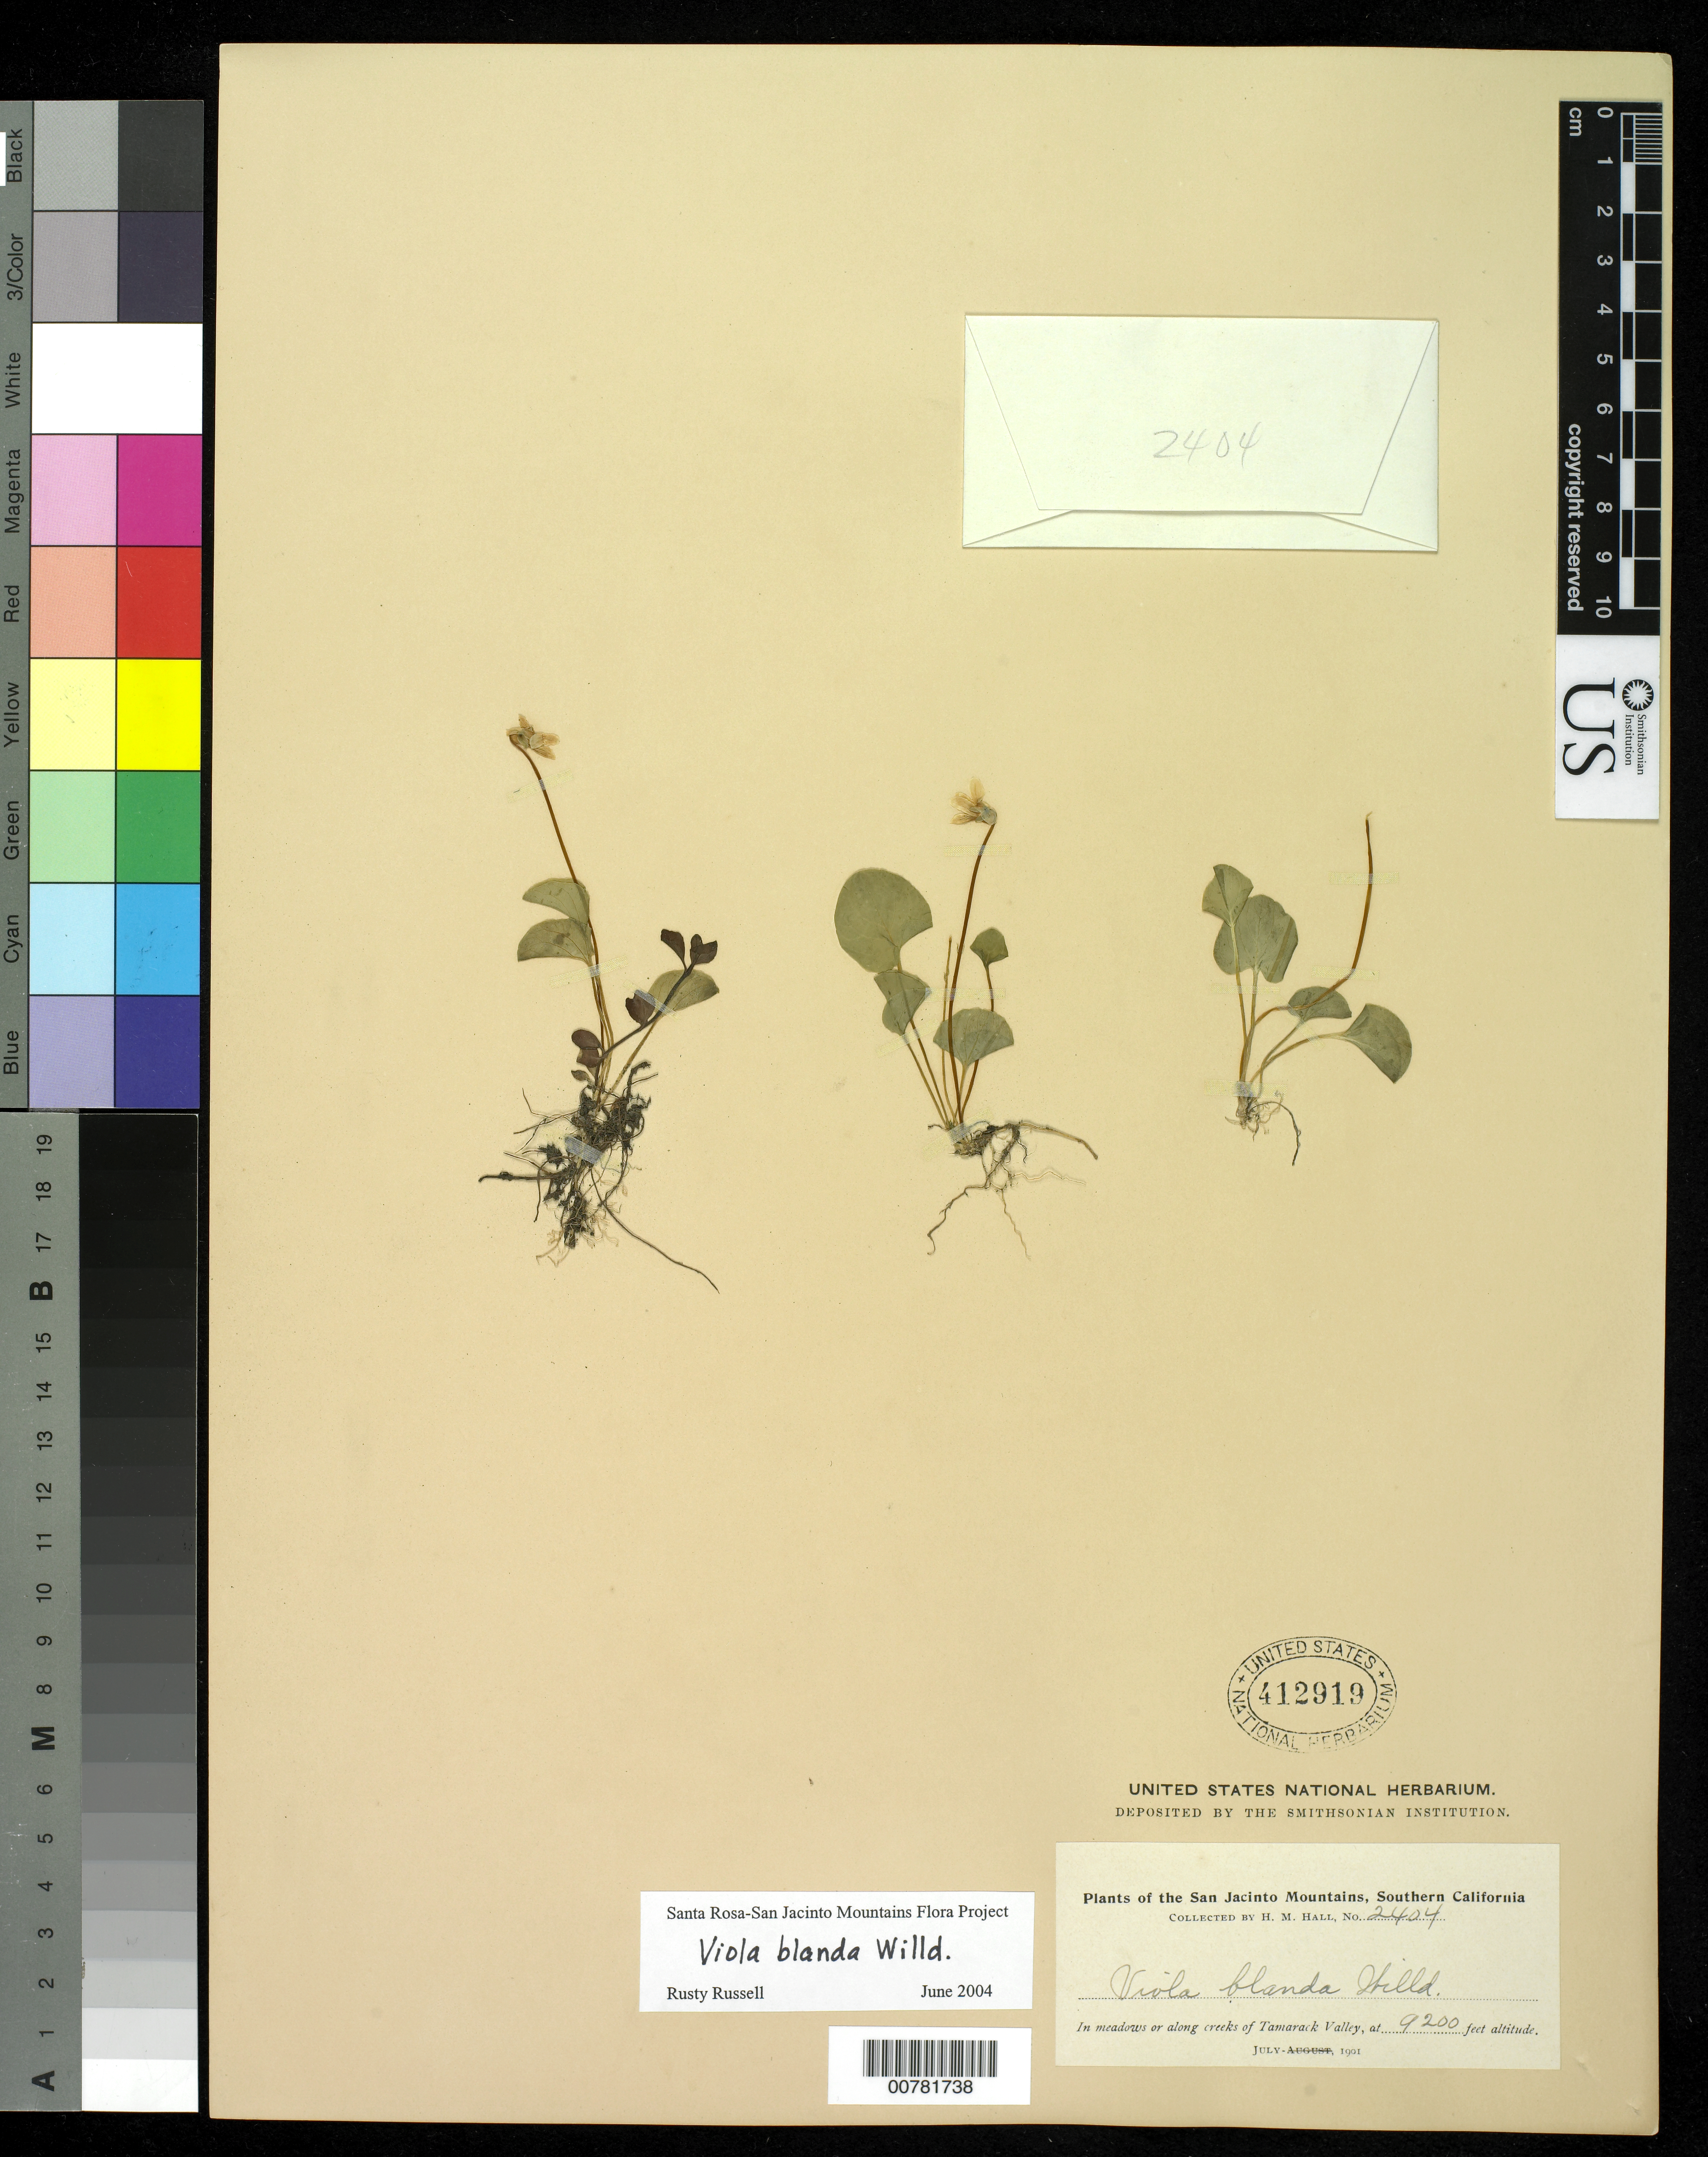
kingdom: Plantae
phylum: Tracheophyta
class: Magnoliopsida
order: Malpighiales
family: Violaceae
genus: Viola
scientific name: Viola parnassifolia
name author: Greene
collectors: H. M. Hall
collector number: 2404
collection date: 1901-07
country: United States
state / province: California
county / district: Riverside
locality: The San Jacinto Mountains, Southern California. In meadows or along creeks of Tamarack Valley.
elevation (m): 2804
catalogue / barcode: US 412919